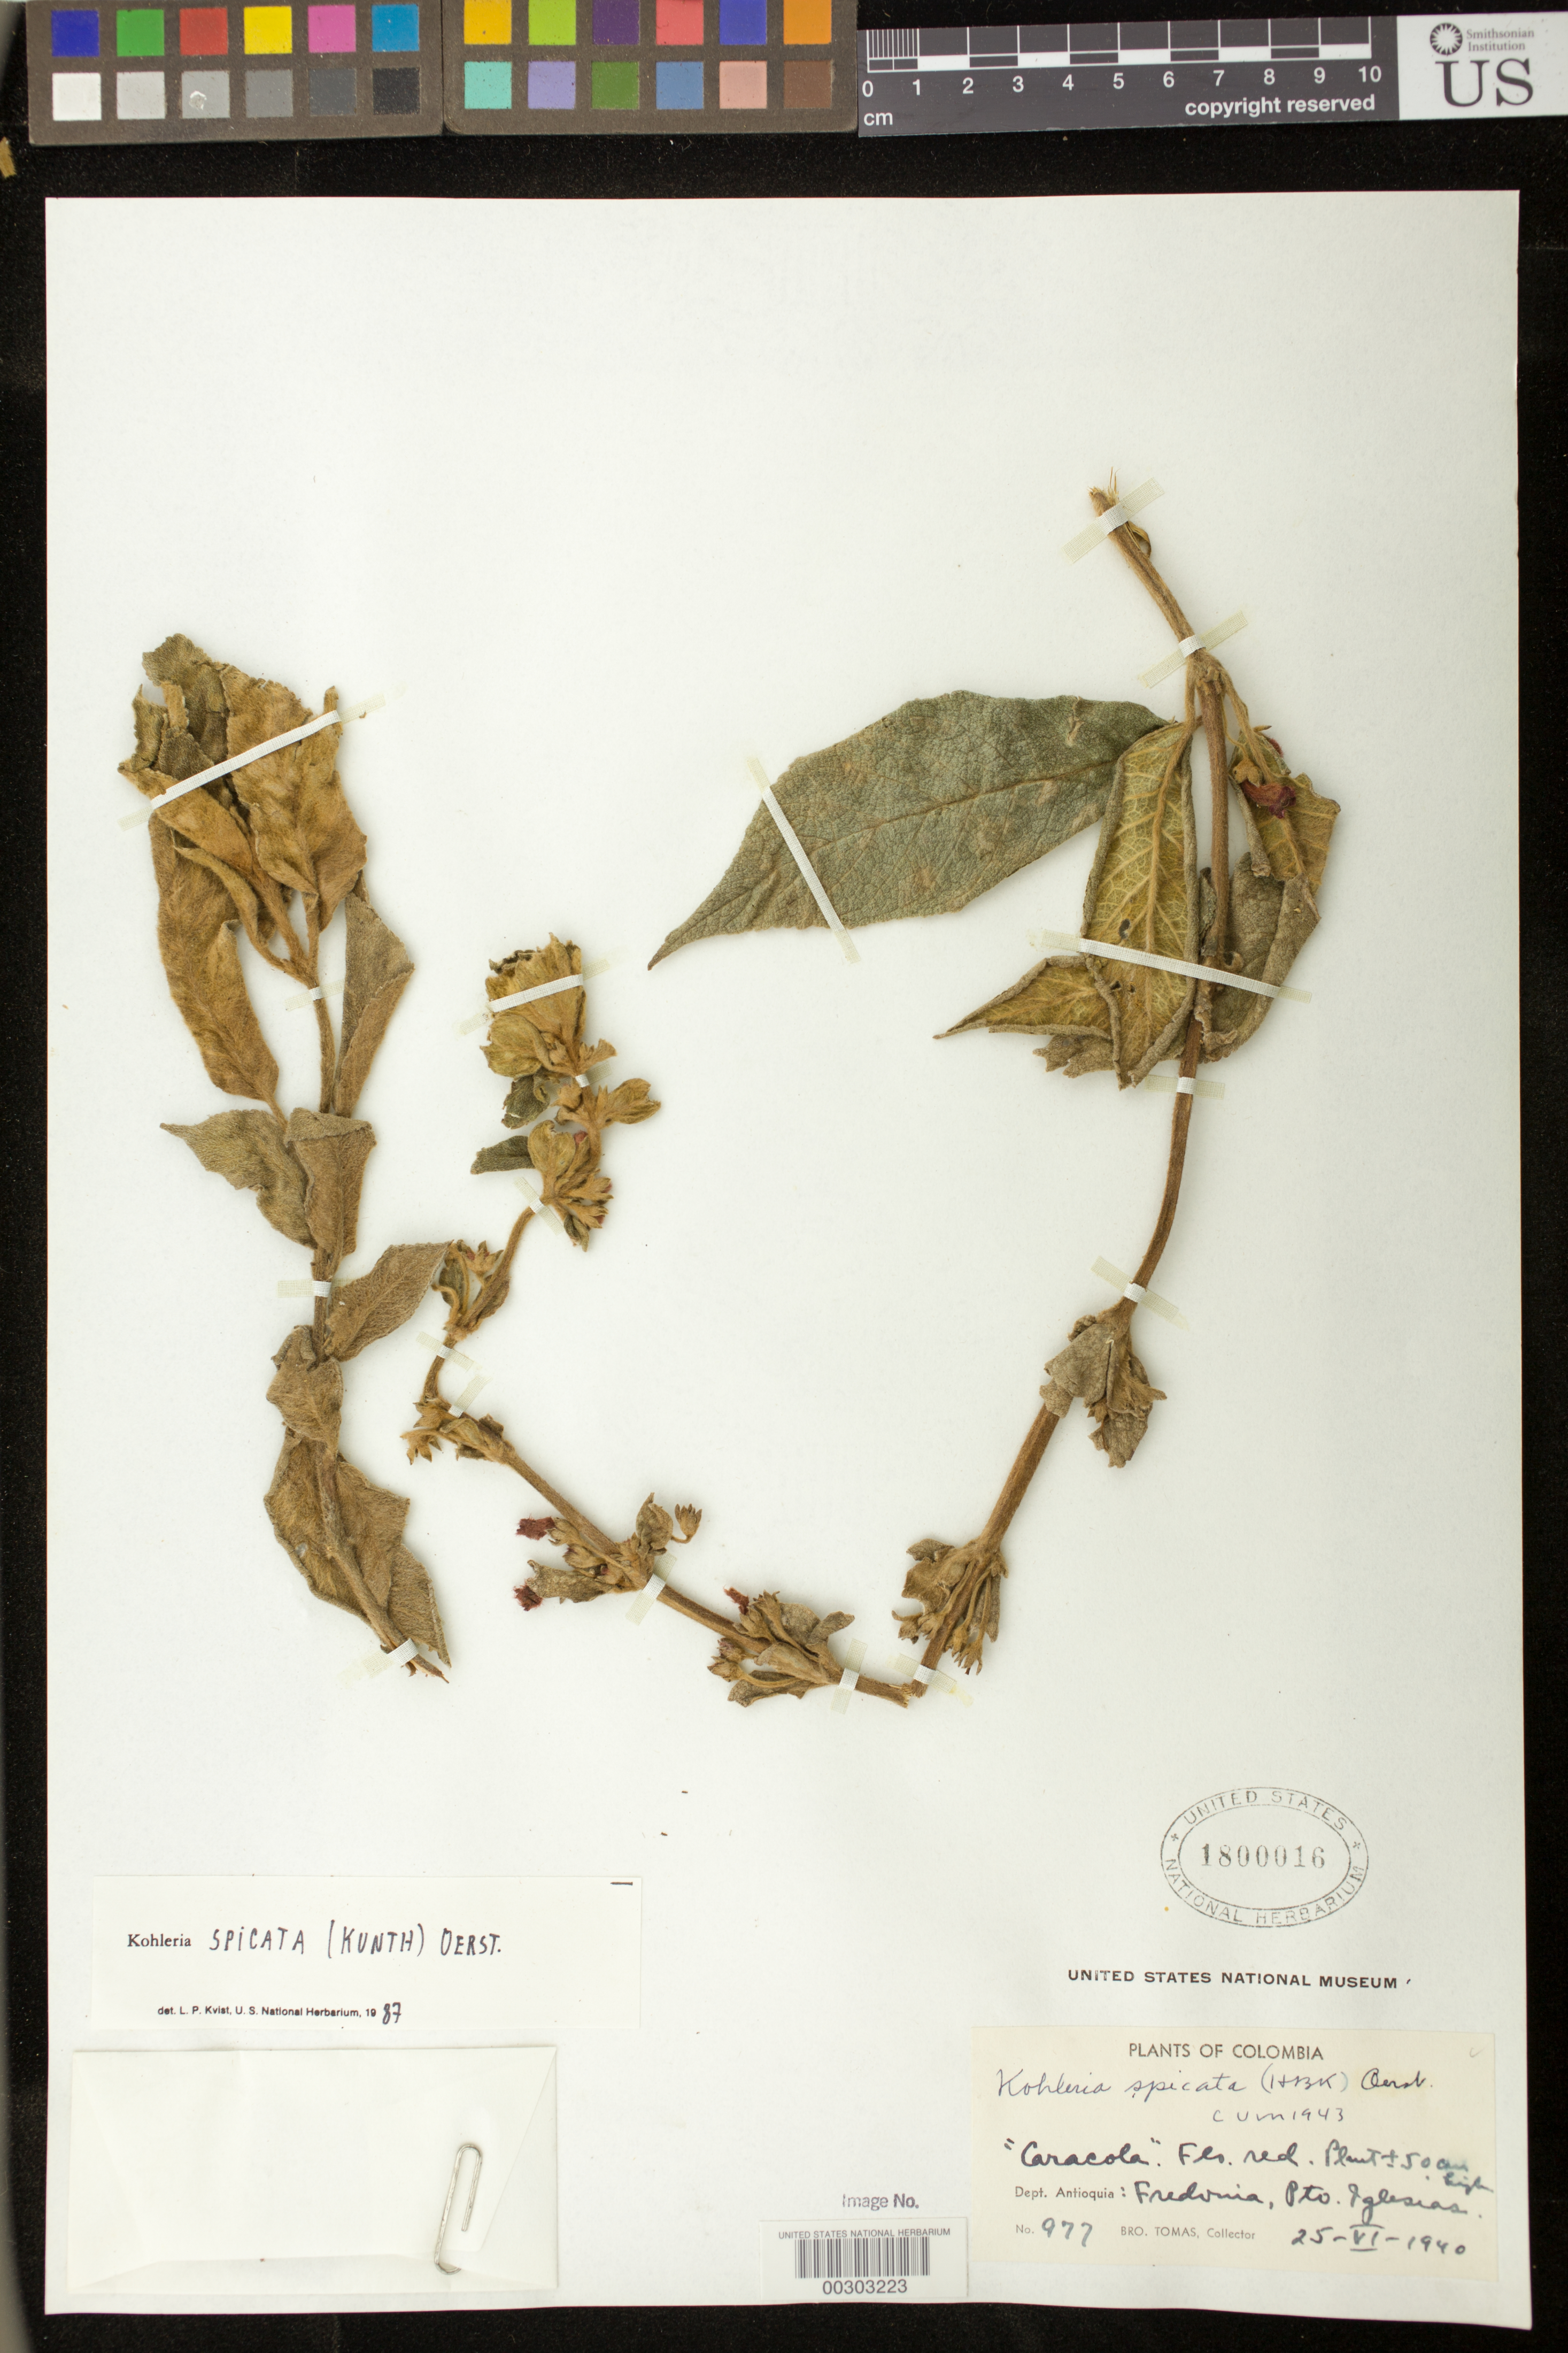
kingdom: Plantae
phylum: Tracheophyta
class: Magnoliopsida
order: Lamiales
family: Gesneriaceae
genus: Kohleria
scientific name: Kohleria spicata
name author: (Kunth) Oerst.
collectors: B. Tomas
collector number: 977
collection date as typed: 25 Jun 1940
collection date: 1940-06-25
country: Colombia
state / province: Antioquia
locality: Fredonia, Pto. Iglesias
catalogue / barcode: US 1800016